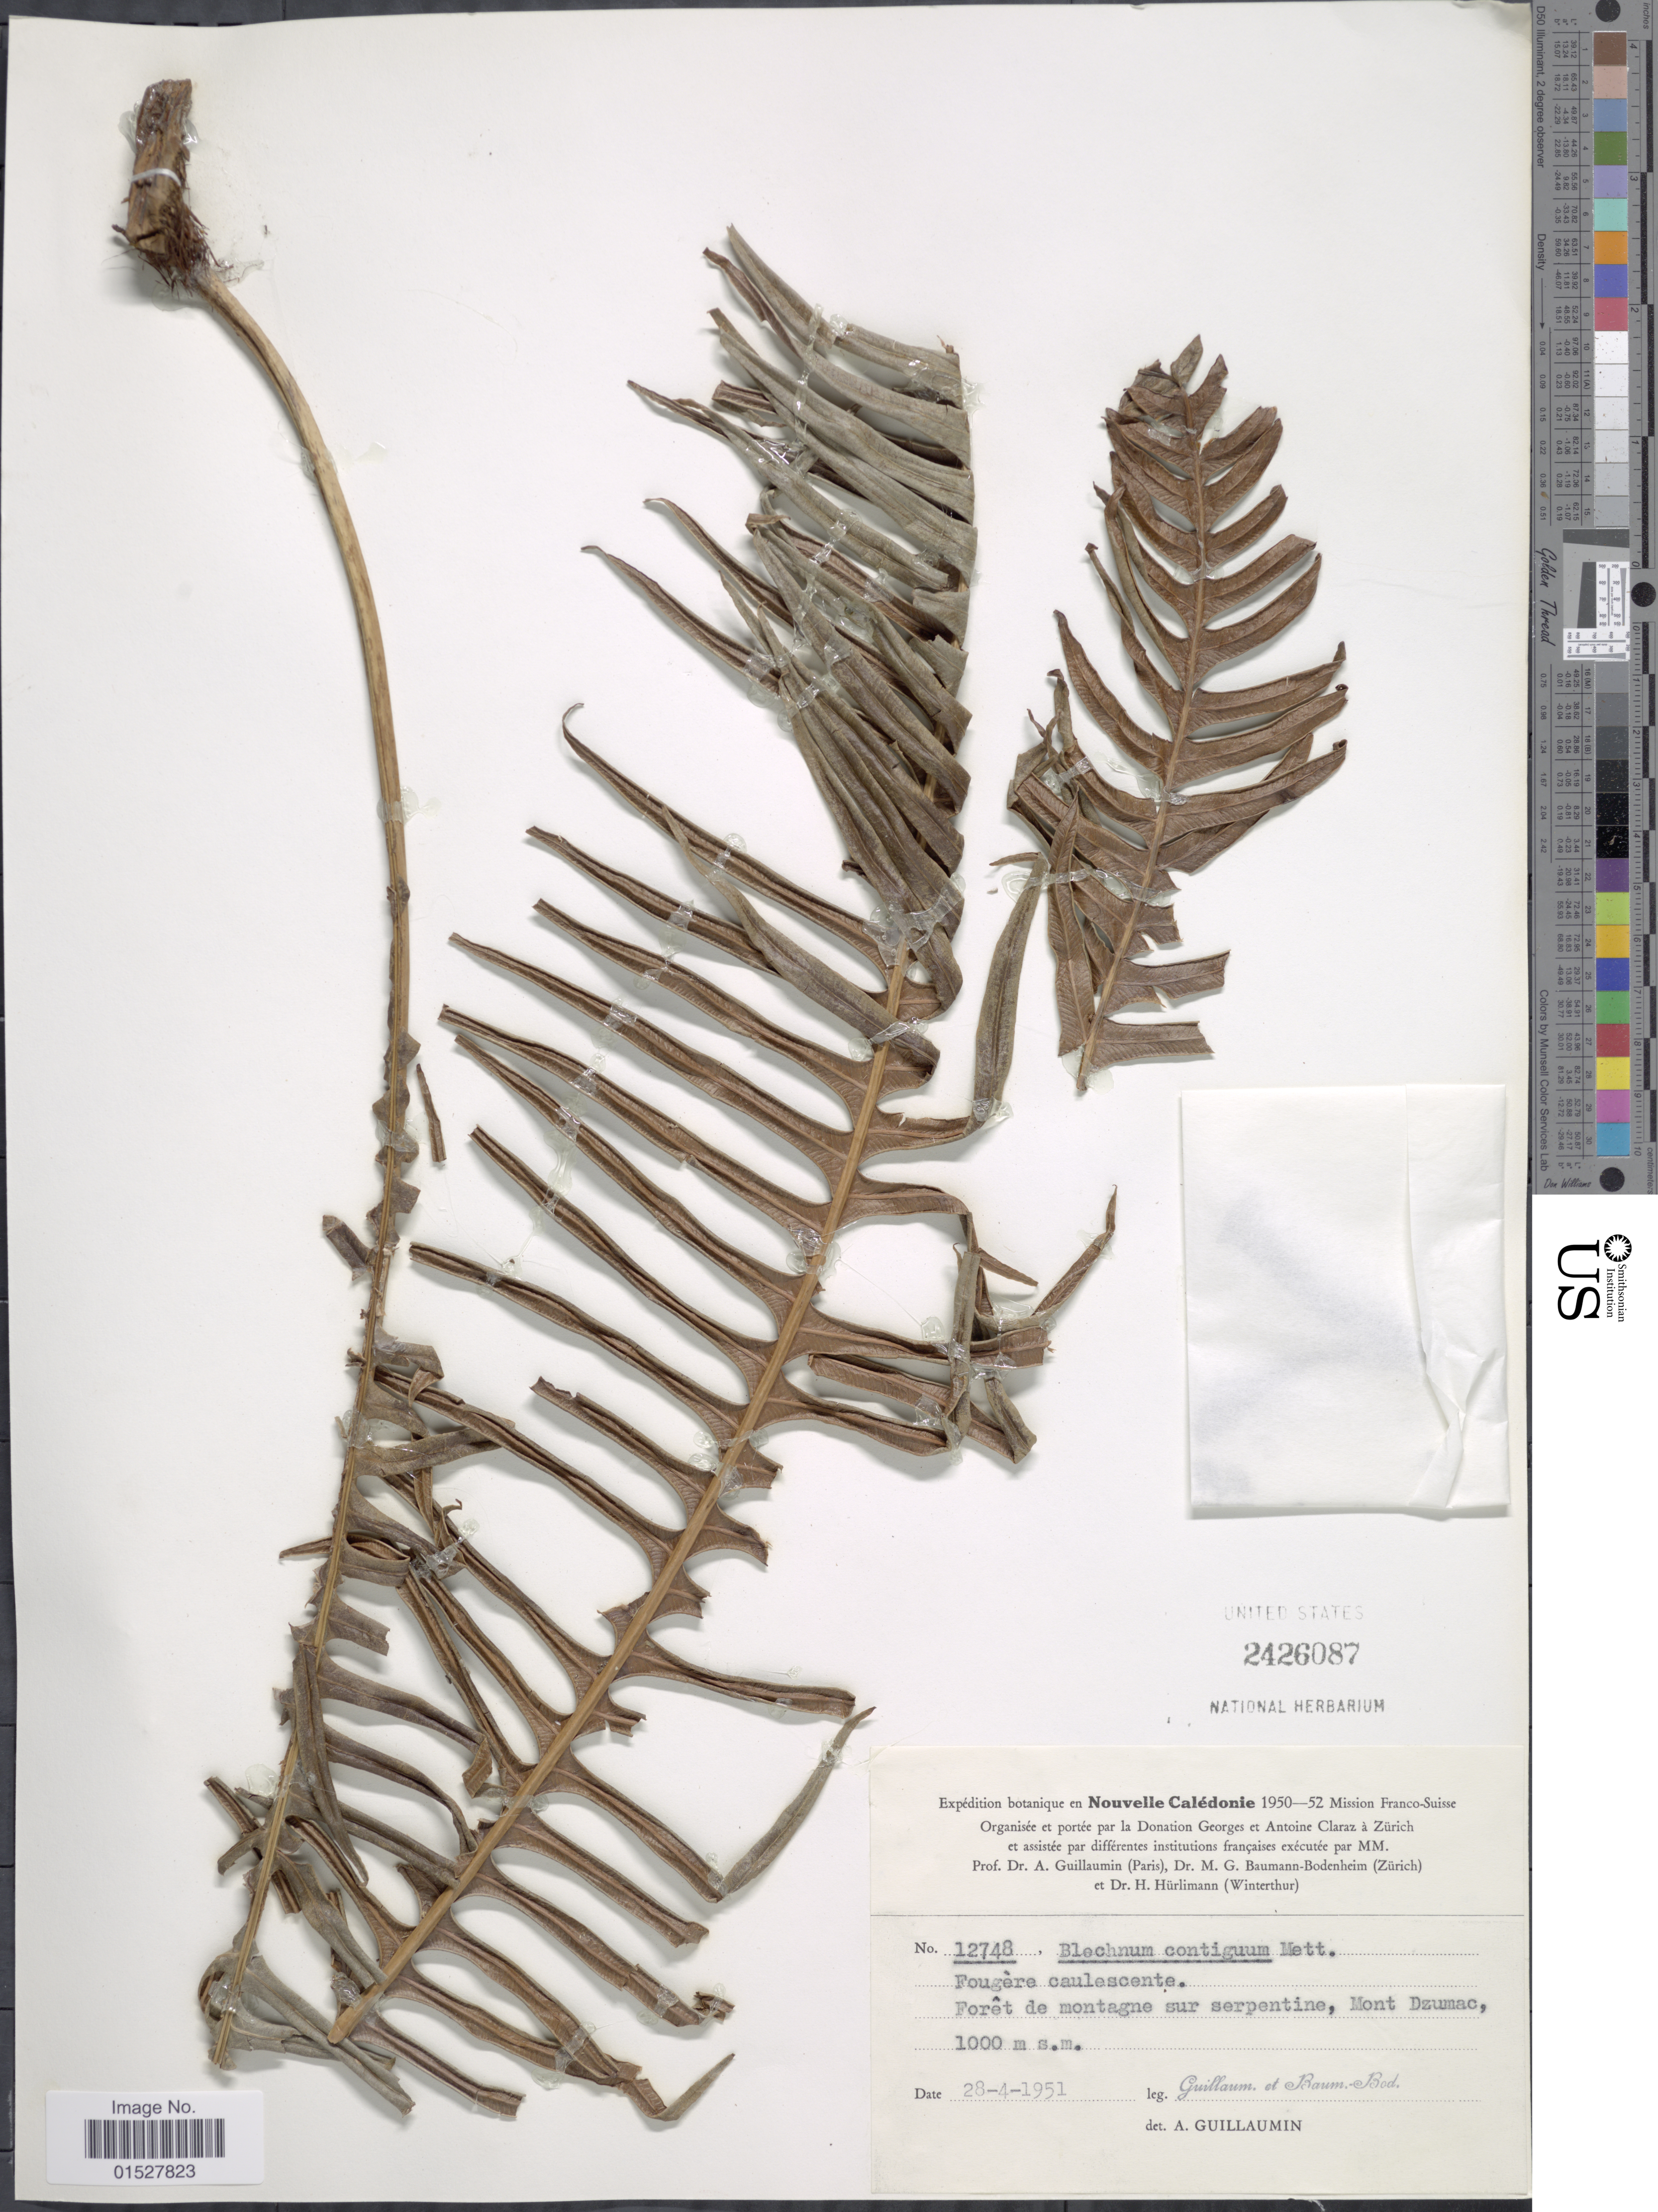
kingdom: Plantae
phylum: Tracheophyta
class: Polypodiopsida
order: Polypodiales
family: Blechnaceae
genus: Lomaridium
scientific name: Lomaridium contiguum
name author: (Mett.) Gasper & V.A.O. Dittrich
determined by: Vazquez, R.; Molino, S.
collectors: A. Guillaumin & M. G. Baumann-Bodenheim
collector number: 12748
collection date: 1950/1952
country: New Caledonia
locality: Foret de montagne dur derpentine, Mont Dzumac.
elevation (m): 1000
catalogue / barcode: US 2426087